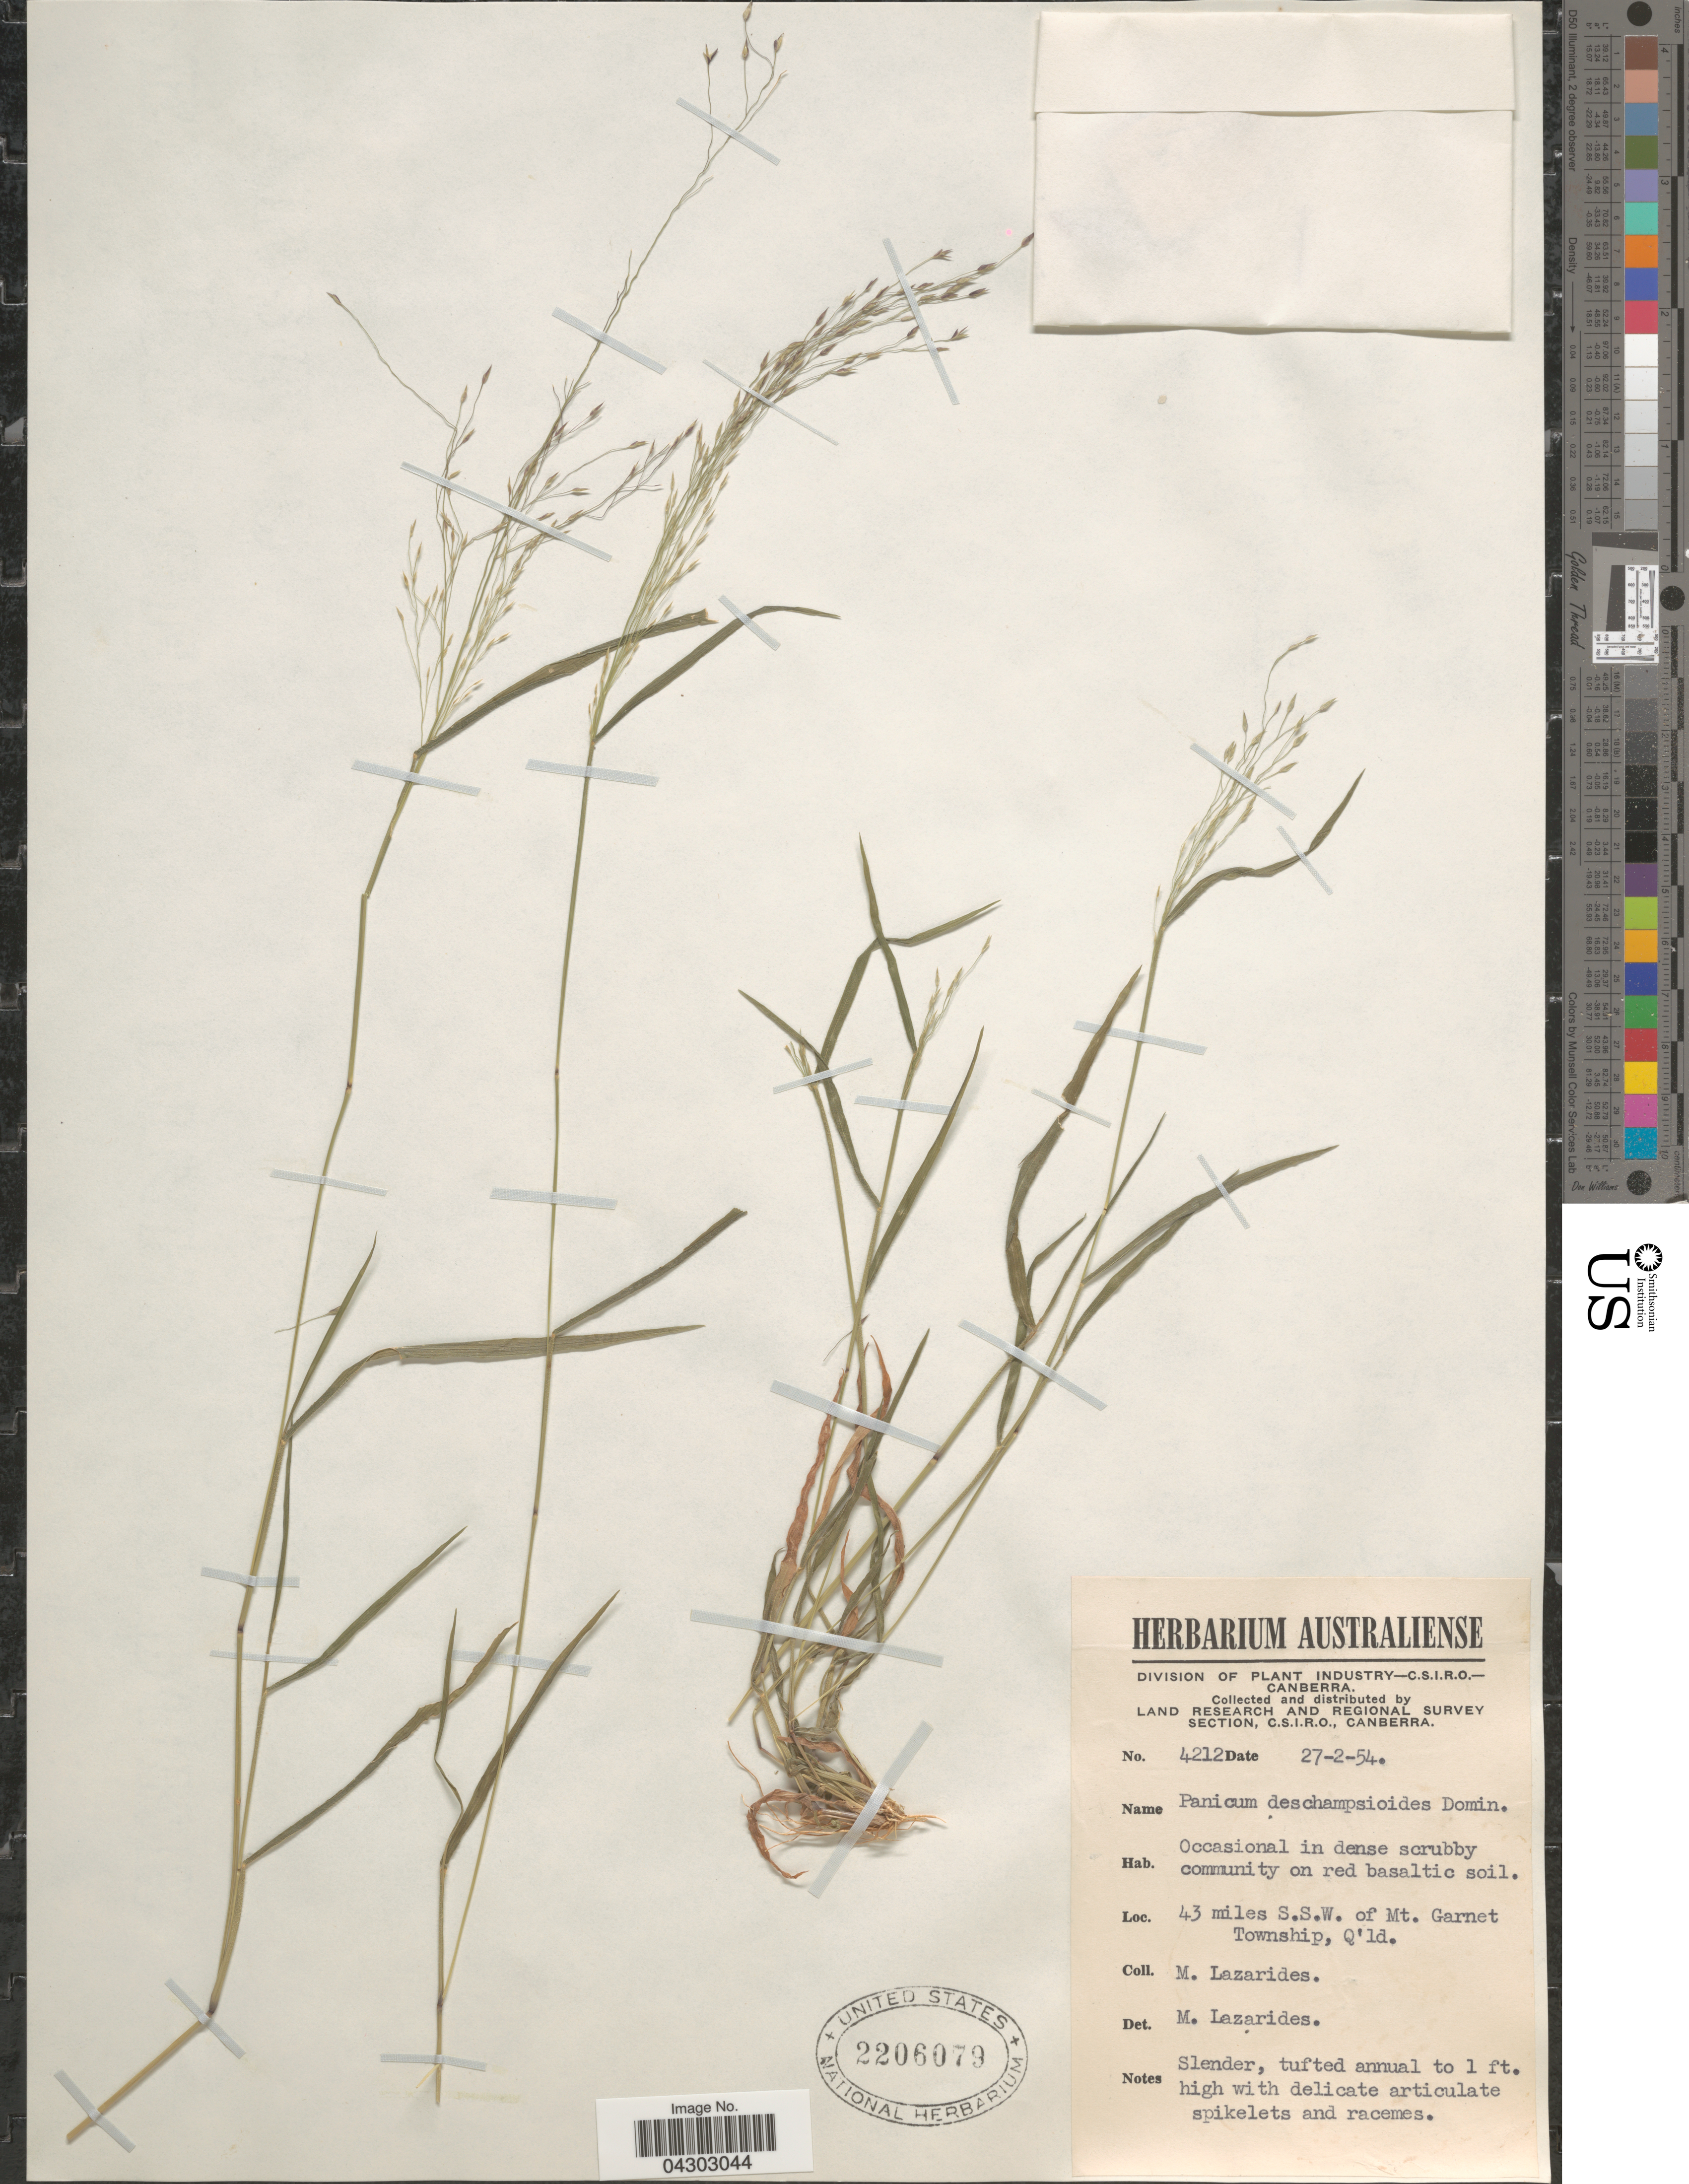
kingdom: Plantae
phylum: Tracheophyta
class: Liliopsida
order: Poales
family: Poaceae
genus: Panicum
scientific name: Panicum deschampsioides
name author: Domin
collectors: M. Lazarides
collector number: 4212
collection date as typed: Transcribed d/m/y: 27/2/54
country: Australia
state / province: Queensland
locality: Land Research And Regional Survey Section. 43 miles S.S.W. of Mt. Garnet Township.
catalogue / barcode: US 2206079